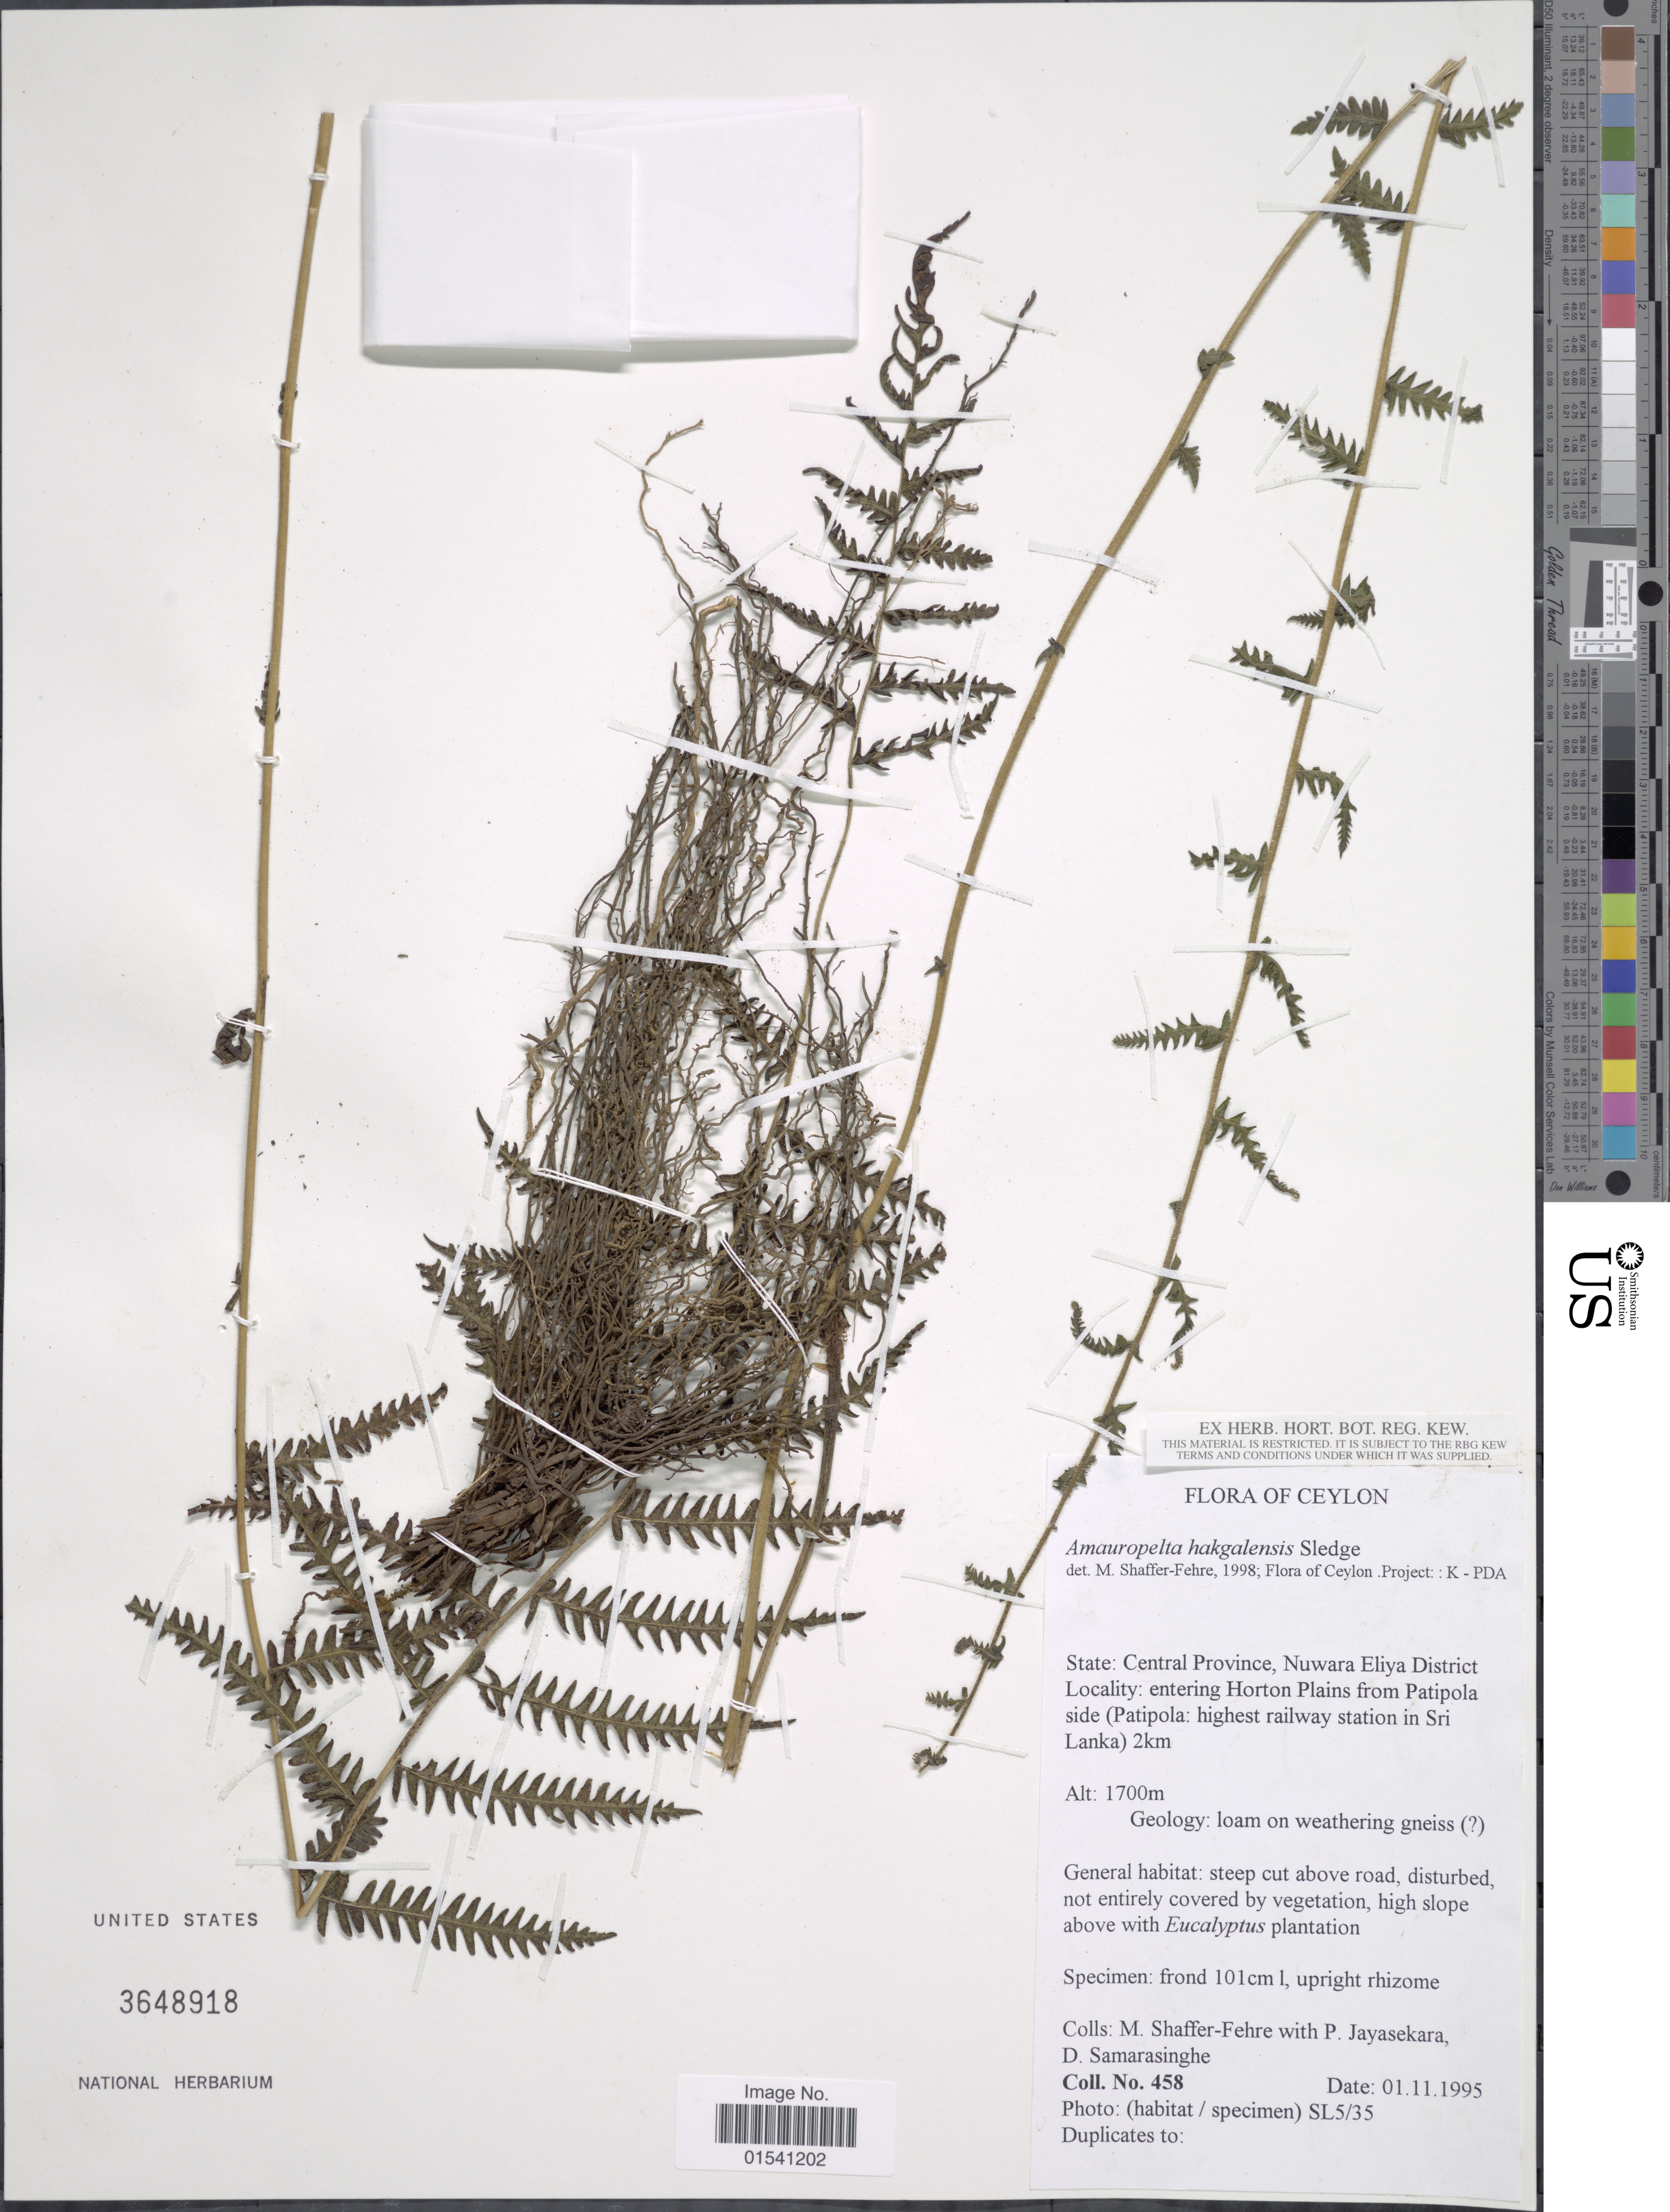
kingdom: Plantae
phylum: Tracheophyta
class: Polypodiopsida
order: Polypodiales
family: Thelypteridaceae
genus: Amauropelta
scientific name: Amauropelta hakgalensis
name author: Sledge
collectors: M. Shaffer-Fehre, P. Jayasekera & D. Samarasinghe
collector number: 458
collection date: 1995-11-01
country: Sri Lanka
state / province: Central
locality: Ceylon, Nuwara Eliya District, entering Horton Plains from Patipola side (Patipola: highest railway station in Sri Lanka) 2 km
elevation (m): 1700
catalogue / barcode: US 3648918